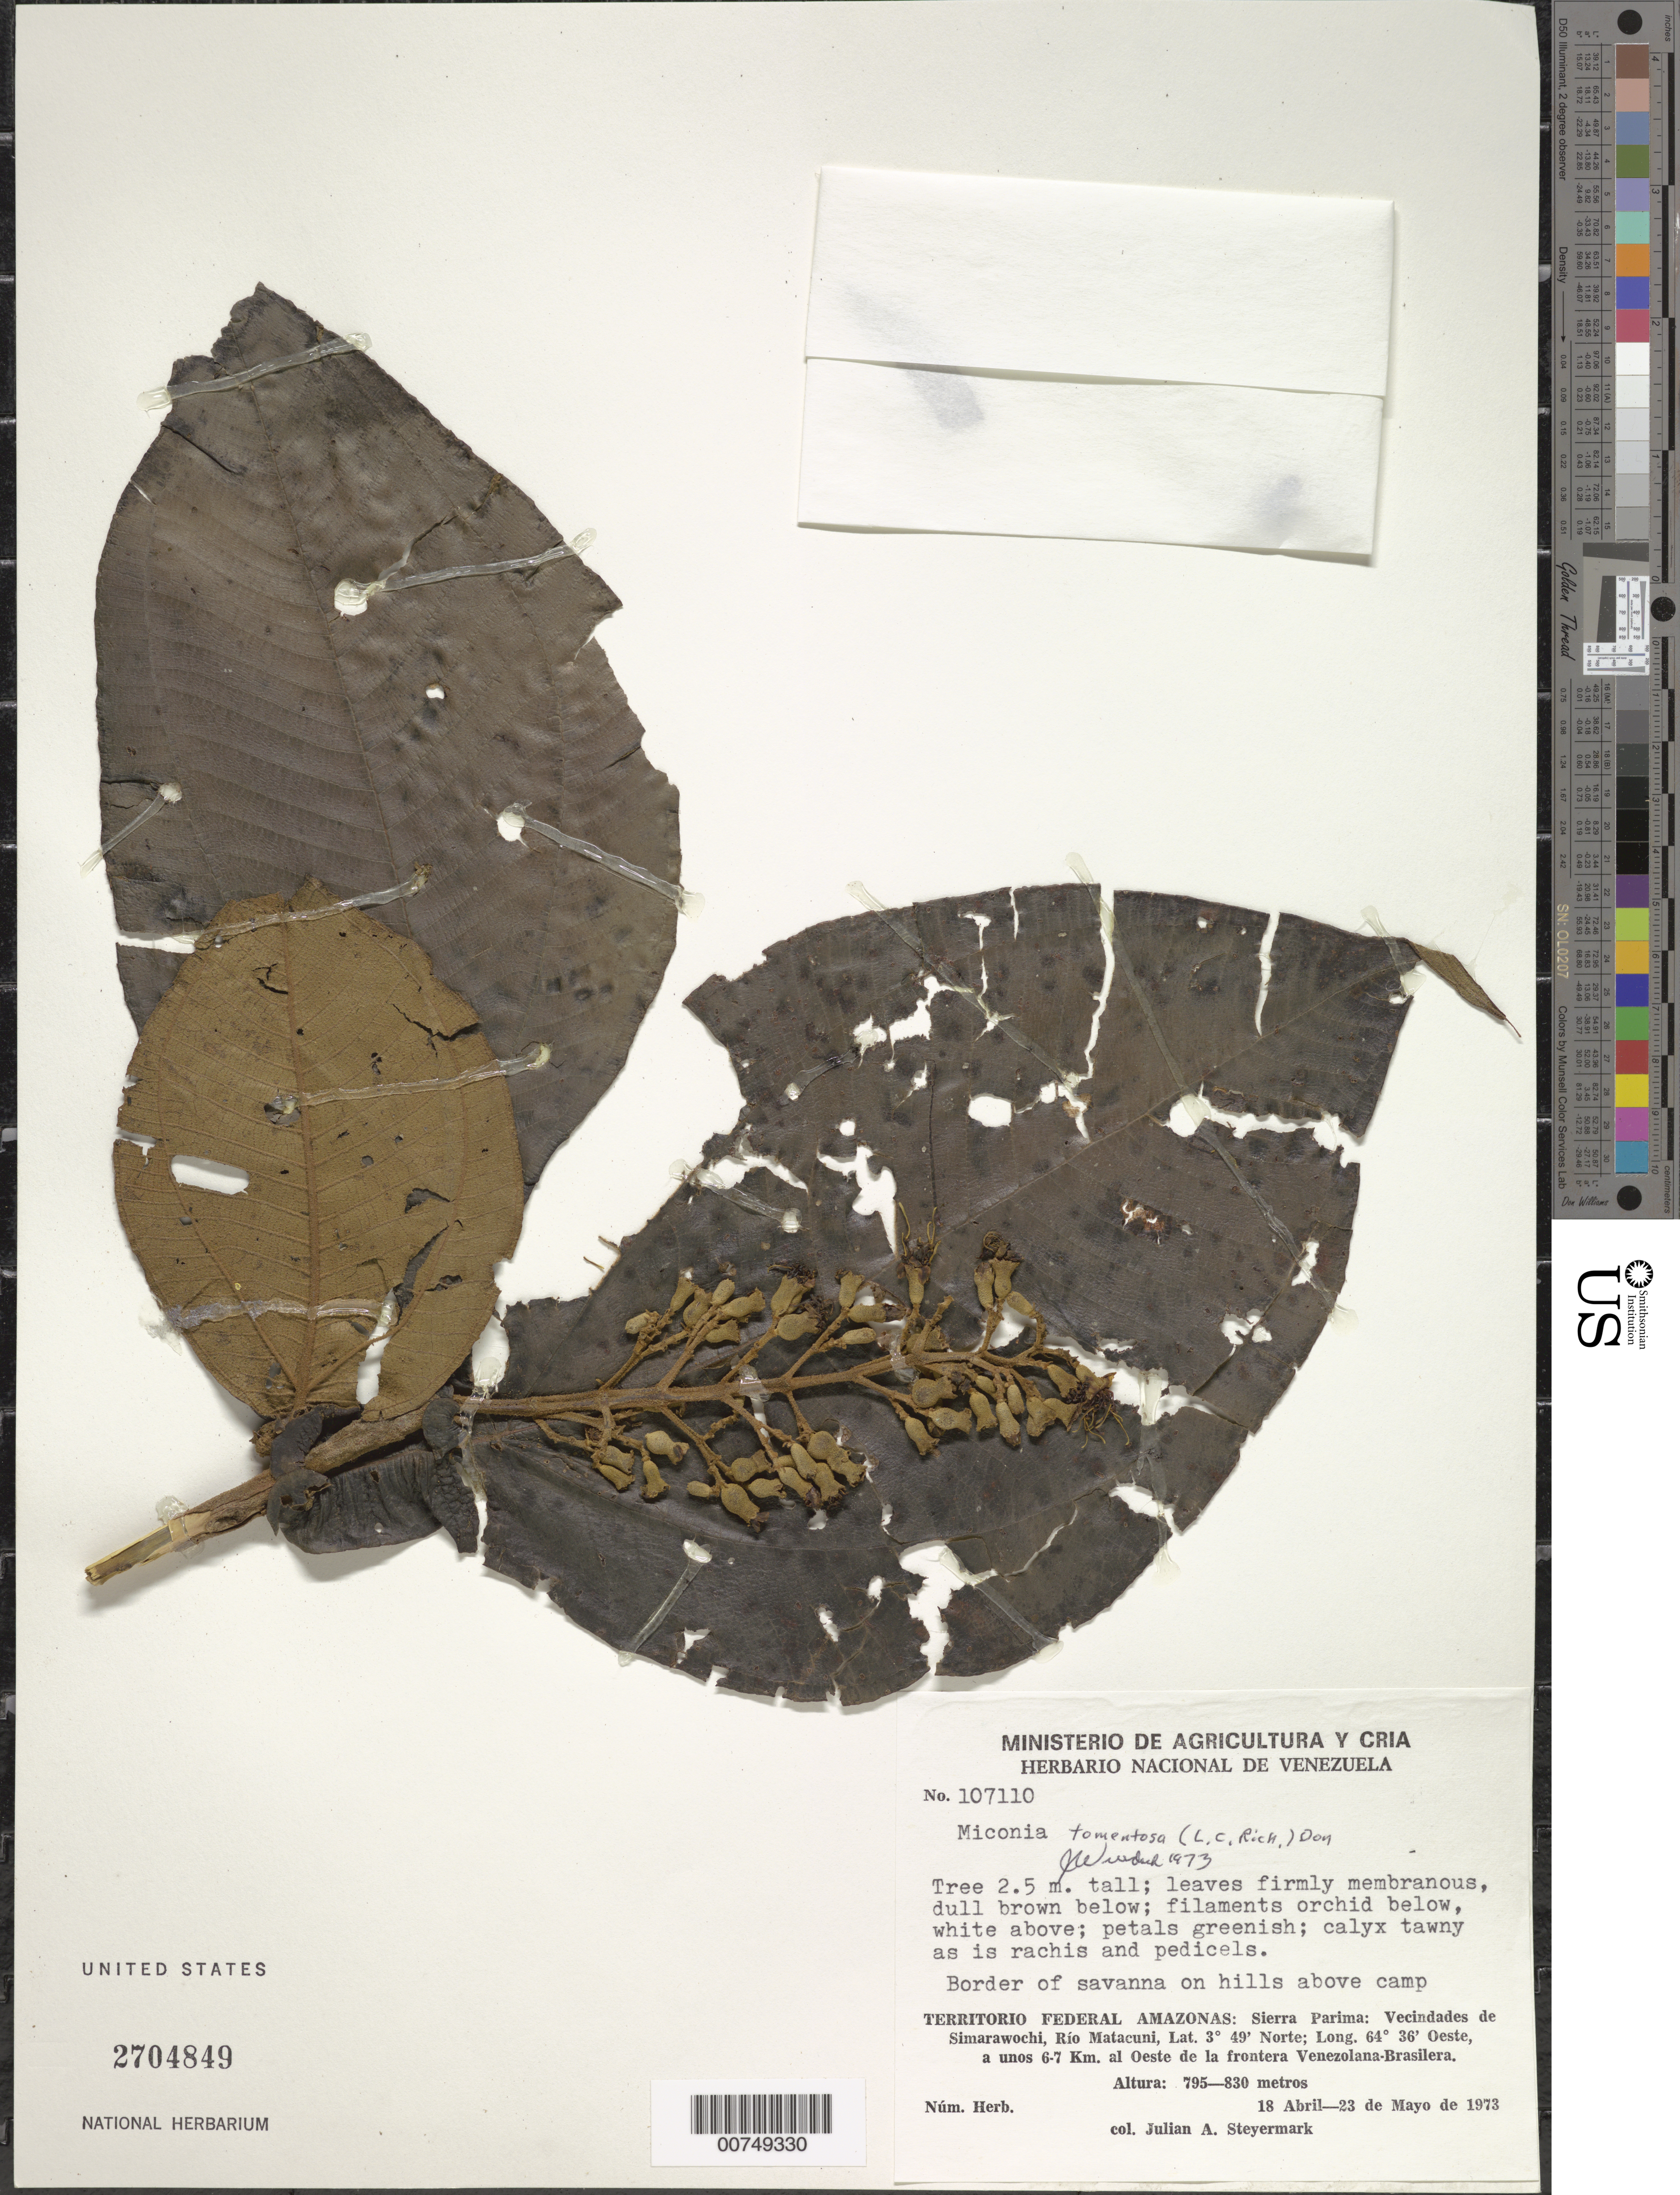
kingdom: Plantae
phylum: Tracheophyta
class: Magnoliopsida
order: Myrtales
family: Melastomataceae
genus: Miconia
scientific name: Miconia tomentosa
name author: (Rich.) D. Don ex DC.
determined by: Wurdack, John J., (US), US (UNITED STATES)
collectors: J. Steyermark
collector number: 107110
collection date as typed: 18-Apr-73 to 23-May-73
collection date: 1973-04-18/1973-05-23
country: Venezuela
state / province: Amazonas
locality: Sierra Parima; vec de Simarawochi, Río Matacuni, a unos 6-7 km al oeste de la frontera Venezolana-Brasilera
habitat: Border of savanna on hills above camp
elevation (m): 795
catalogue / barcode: US 2704849